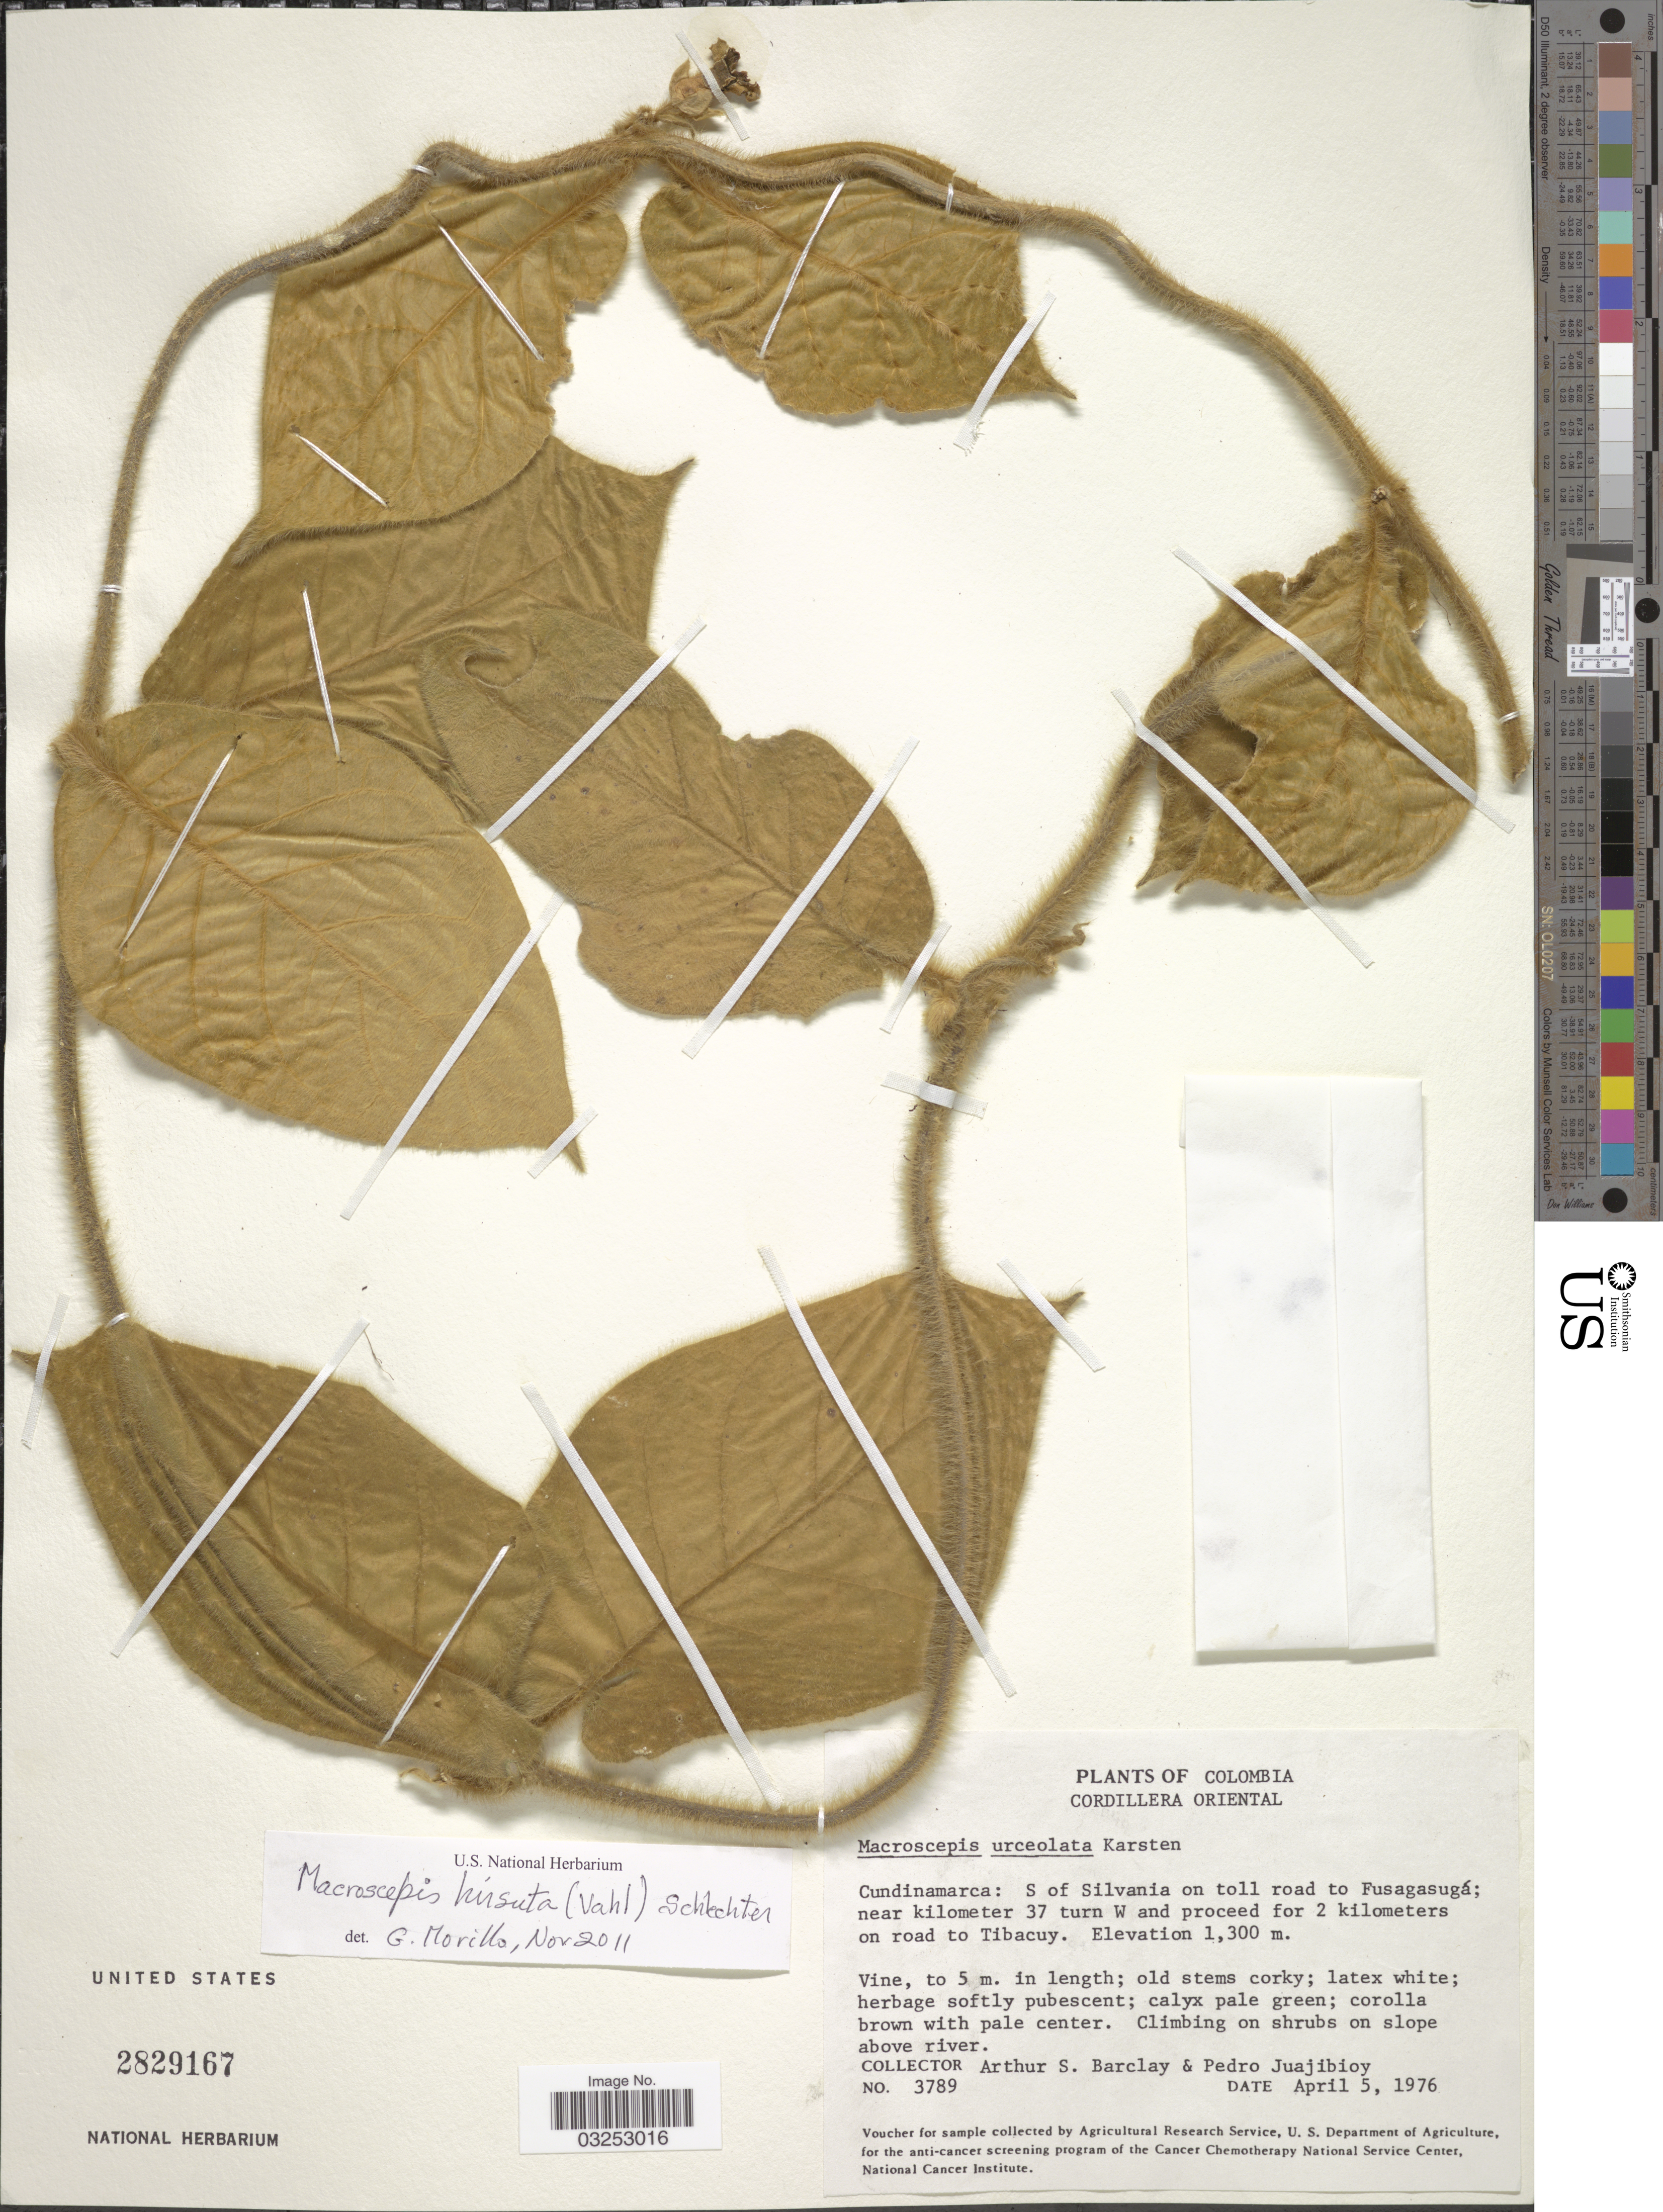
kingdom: Plantae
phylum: Tracheophyta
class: Magnoliopsida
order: Gentianales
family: Apocynaceae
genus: Macroscepis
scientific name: Macroscepis hirsuta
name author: (Vahl) Schltr.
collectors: A. S. Barclay & P. Juajibioy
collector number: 3789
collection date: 1976-04-05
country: Colombia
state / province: Cundinamarca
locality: Cordillera Oriental, S of Silvania on toll road to Fusagasugá; near kilometer 37 turn W and proceed for 2 kilometers on road to Tibacuy.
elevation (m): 1300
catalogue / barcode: US 2829167